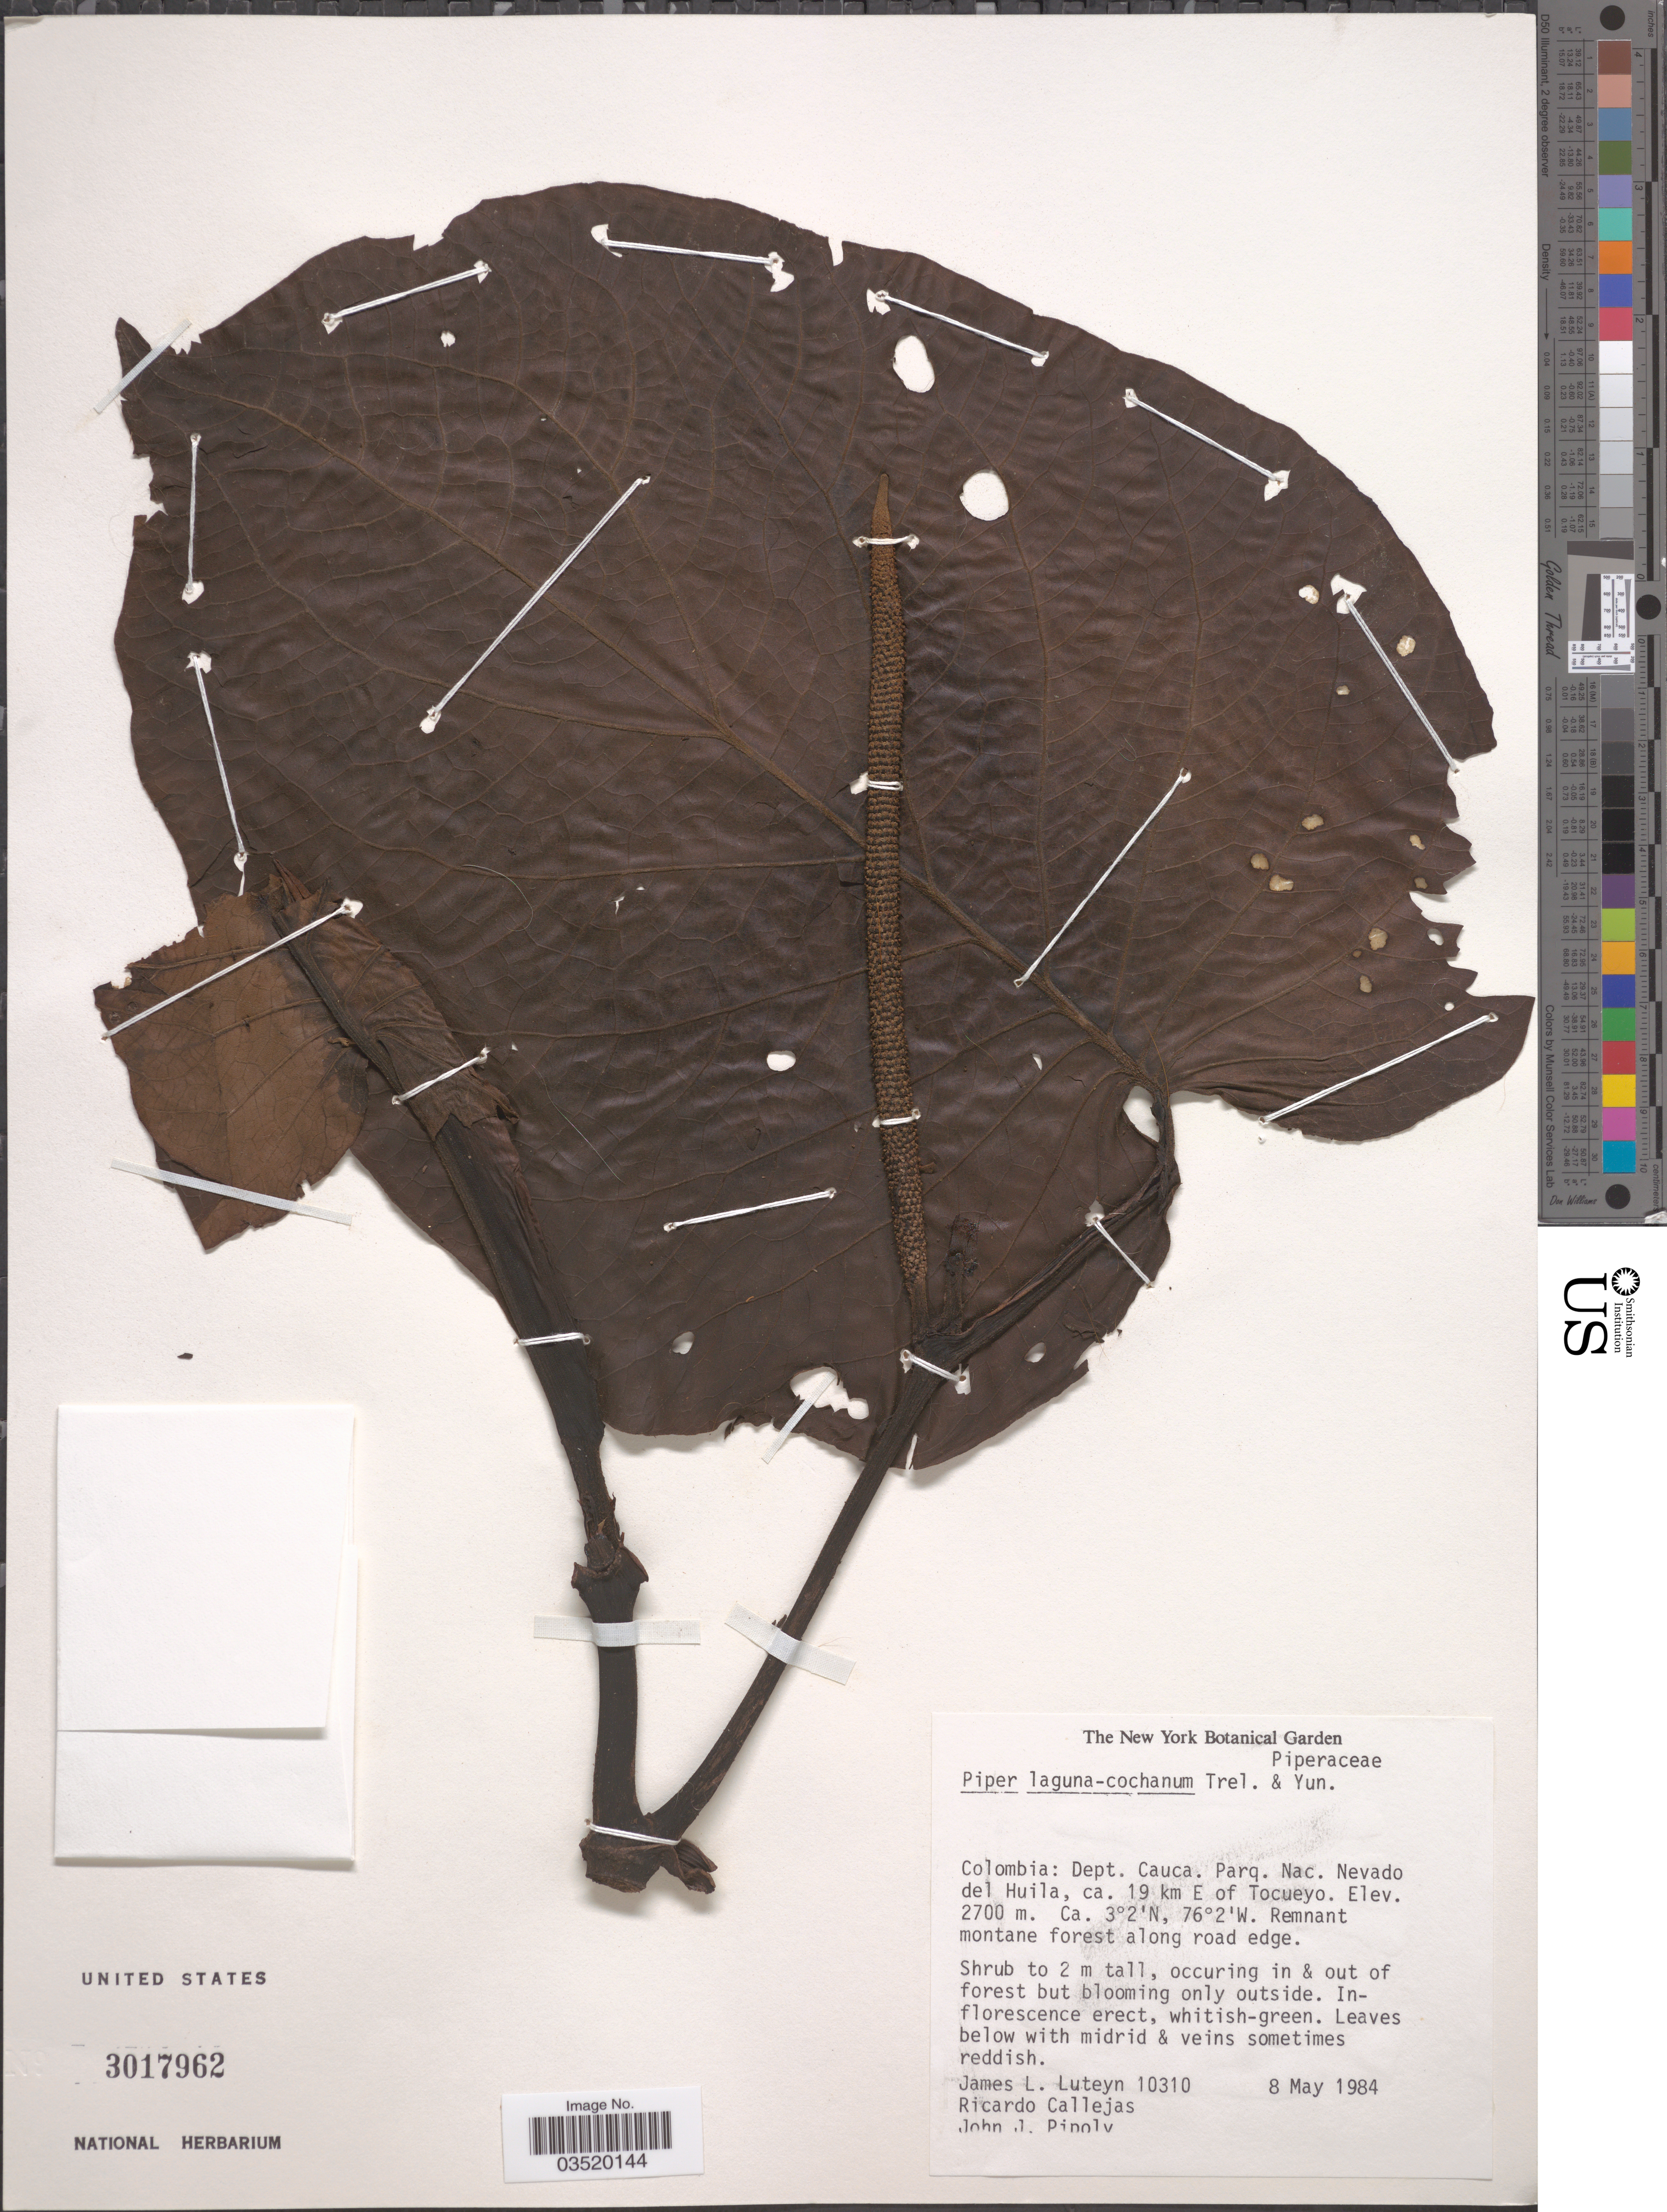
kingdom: Plantae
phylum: Tracheophyta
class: Magnoliopsida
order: Piperales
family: Piperaceae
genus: Piper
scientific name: Piper laguna-cochanum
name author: Trel. & Yunck.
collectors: J. Luteyn, R. Callejas & J. J. Pipoly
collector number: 10310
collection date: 1984-05-08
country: Colombia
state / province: Cauca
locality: Dept. Cauca. Parq. Nac. Nevado del huila, ca. 19 km E of Tocueyo.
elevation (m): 2700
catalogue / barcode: US 3017962